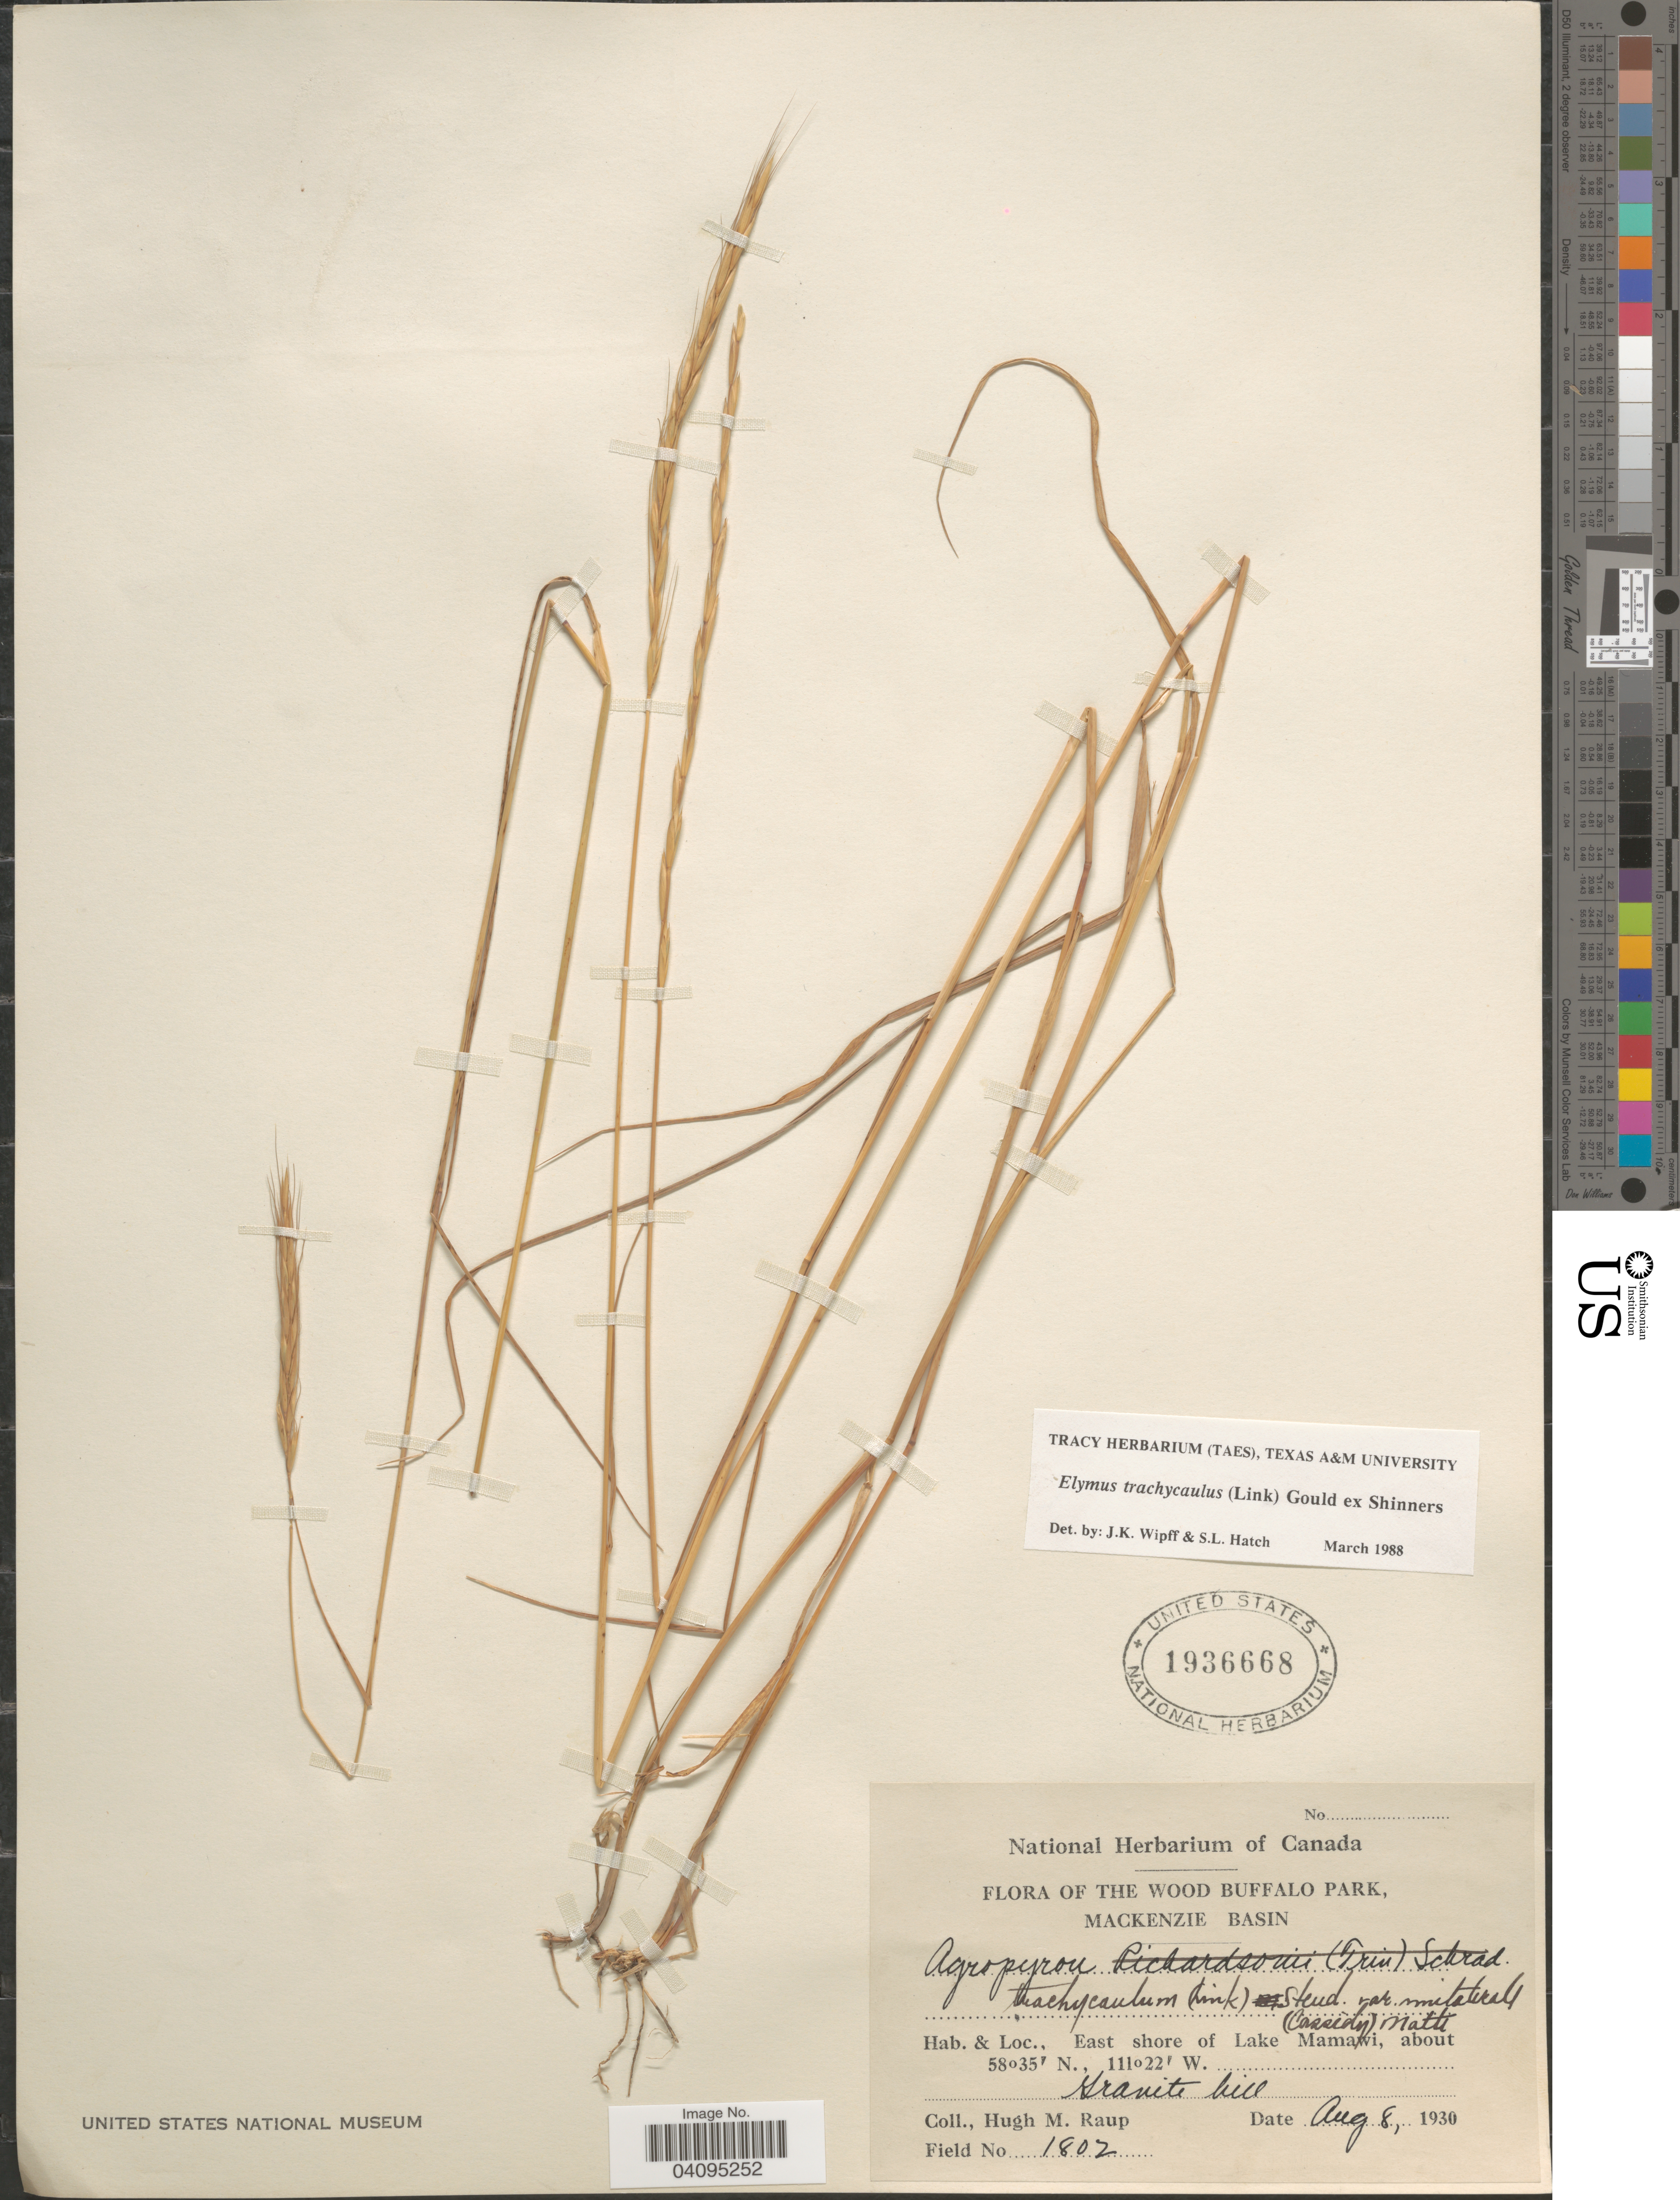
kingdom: Plantae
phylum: Tracheophyta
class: Liliopsida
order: Poales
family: Poaceae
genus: Elymus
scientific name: Elymus trachycaulus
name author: (Link) Gould ex Shinners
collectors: H. Raup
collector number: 1802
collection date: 1930-08-08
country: Canada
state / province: Alberta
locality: The Wood Buffalo Park, Mackenzie Basin. East shore of Lake Mamawi. Granite hill.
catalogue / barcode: US 1936668